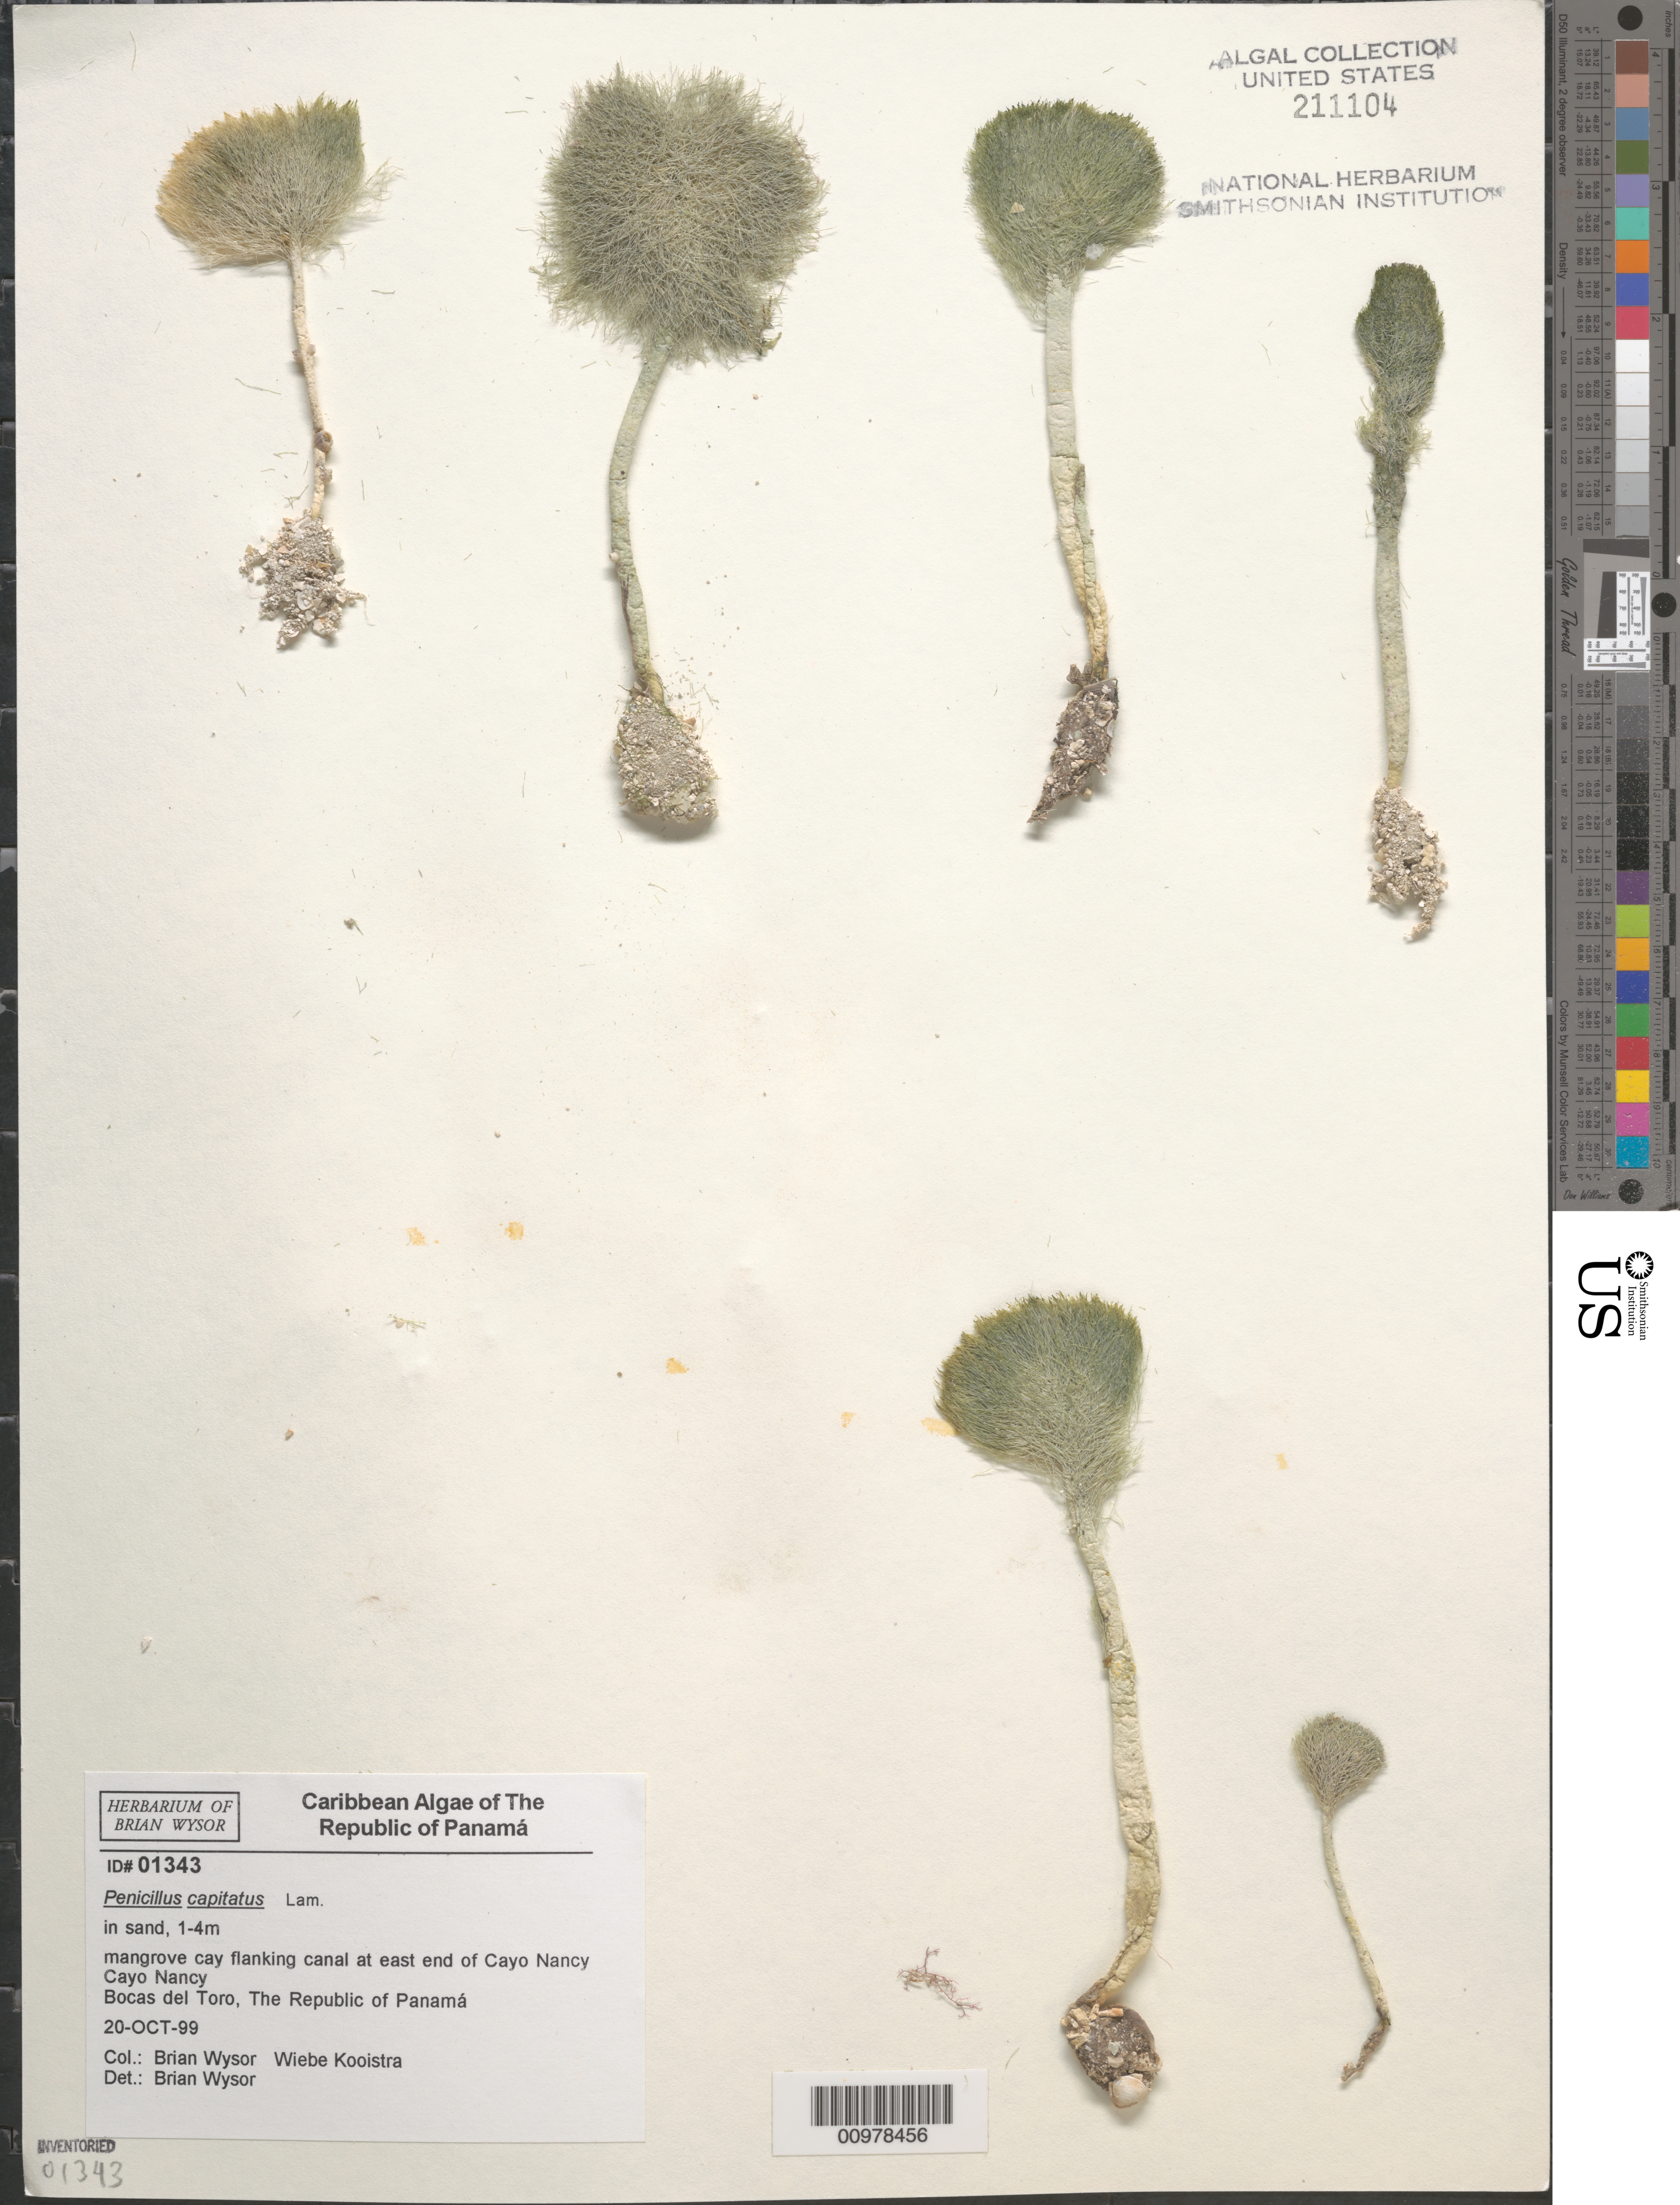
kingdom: Plantae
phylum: Chlorophyta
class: Ulvophyceae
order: Bryopsidales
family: Udoteaceae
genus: Penicillus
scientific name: Penicillus capitatus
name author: Lam.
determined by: Wysor, B.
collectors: B. Wysor & W. Kooistra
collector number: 01343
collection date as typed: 20 Oct 1999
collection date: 1999-10-20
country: Panama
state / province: Bocas del Toro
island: Cayo Nancy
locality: Mangrove cay flanking canal at east end of Cayo Nancy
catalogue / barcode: US 211104